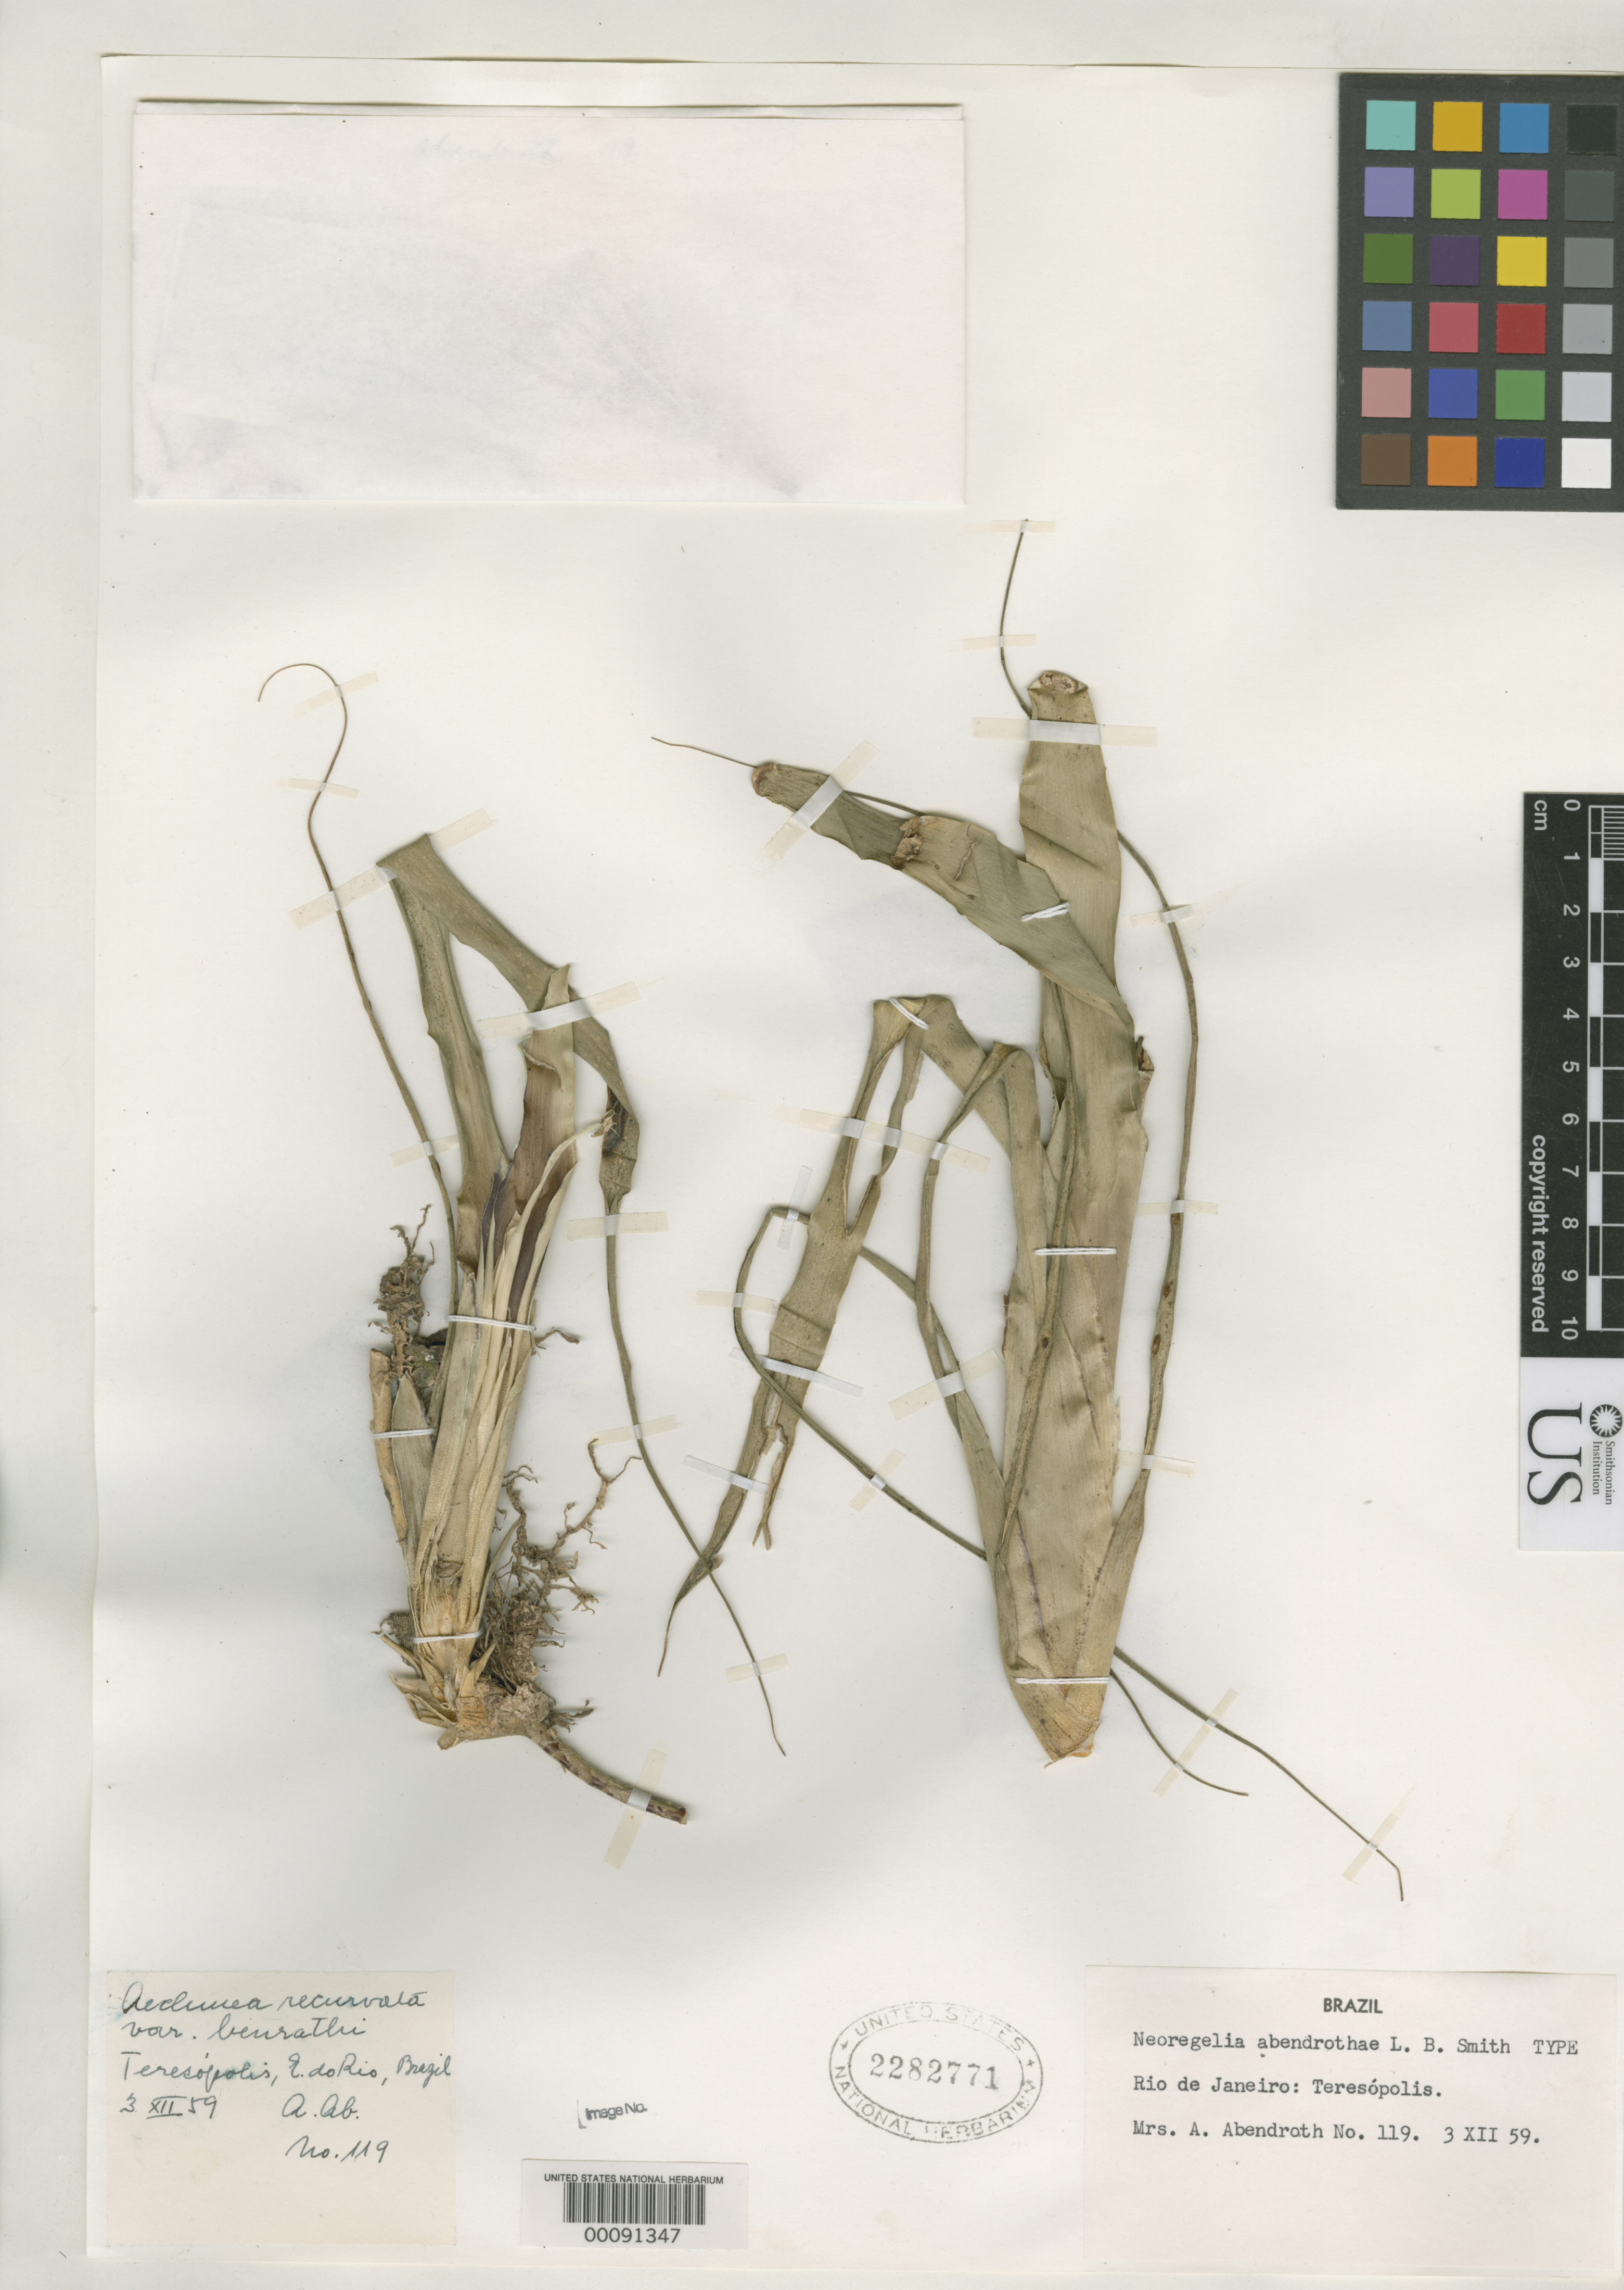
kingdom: Plantae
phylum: Tracheophyta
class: Liliopsida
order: Poales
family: Bromeliaceae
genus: Neoregelia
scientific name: Neoregelia abendrothae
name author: L.B. Sm.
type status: Holotype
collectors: A. Abendroth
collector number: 119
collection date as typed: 03 Dec 1959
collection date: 1959-12-03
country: Brazil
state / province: Rio de Janeiro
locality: Teresopolis.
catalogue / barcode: US 2282771